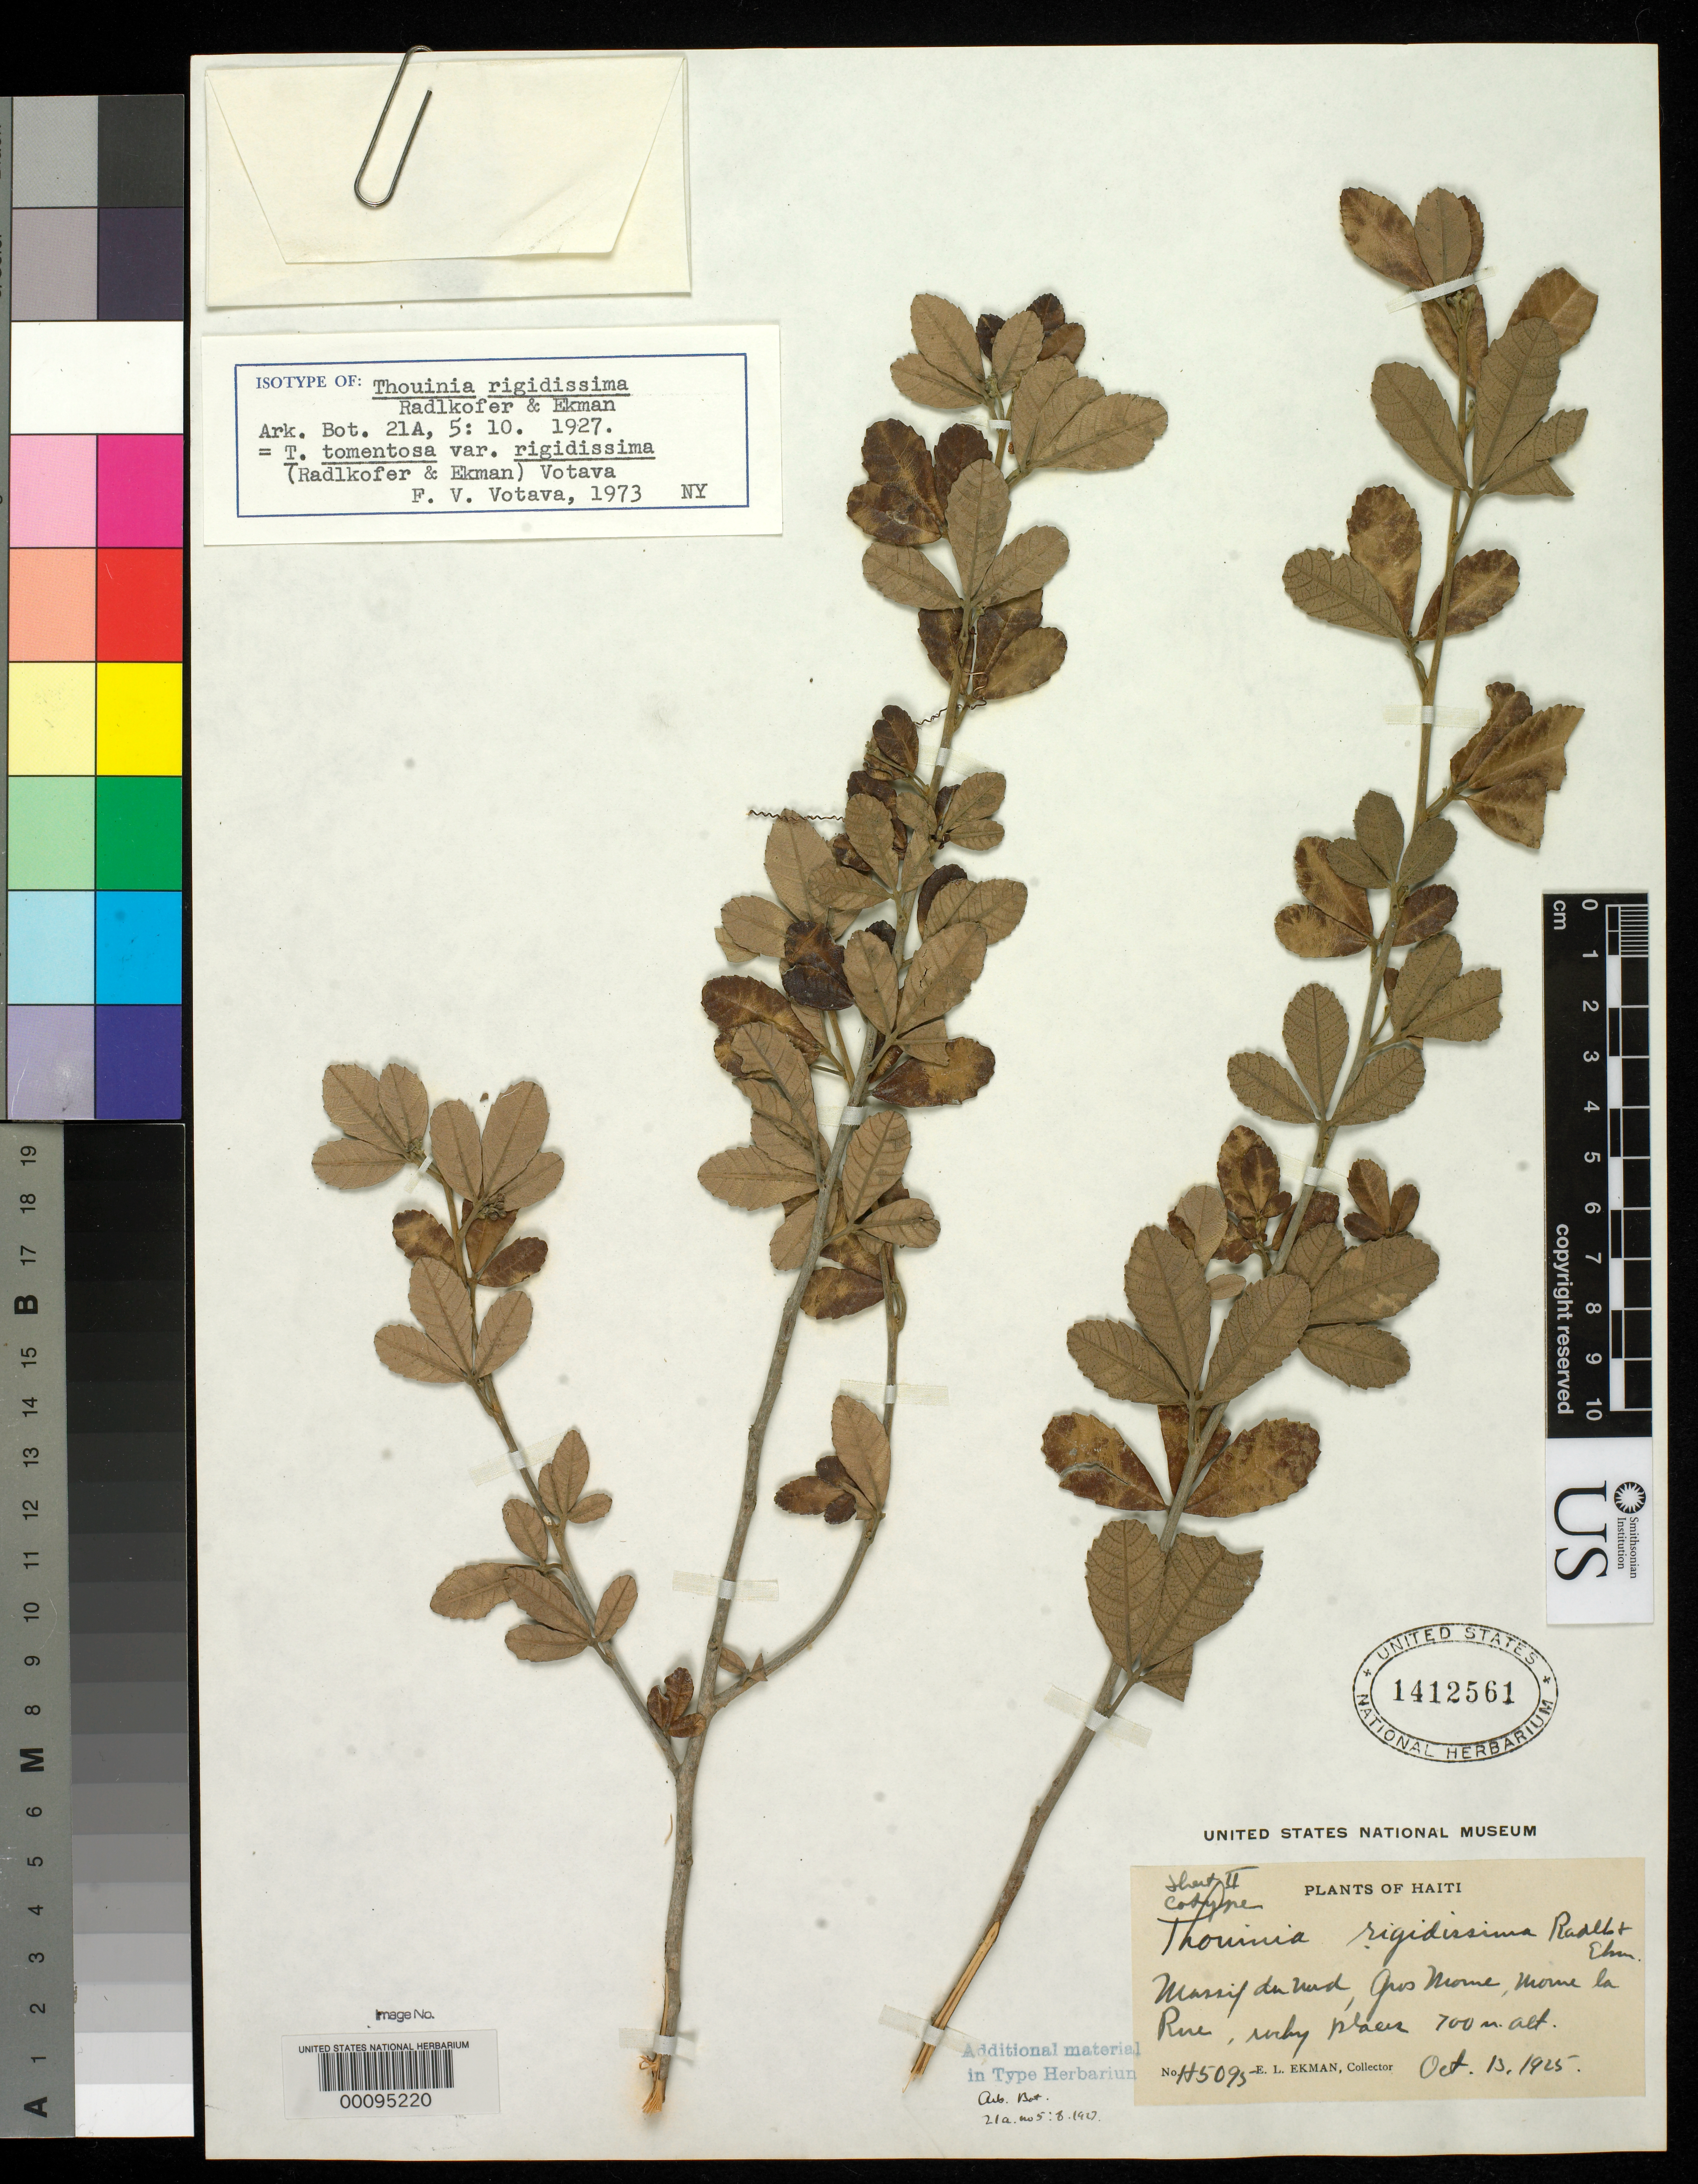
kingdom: Plantae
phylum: Tracheophyta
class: Magnoliopsida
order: Sapindales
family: Sapindaceae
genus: Thouinia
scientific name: Thouinia rigidissima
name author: Radlk. & Ekman ex Urb.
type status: Isotype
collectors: E. L. Ekman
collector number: H 5095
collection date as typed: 13 Oct 1925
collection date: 1925-10-13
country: Haiti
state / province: Artibonite / Nord-Ouest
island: Hispaniola Island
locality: Massif du Nord, Gros Morne, Morne La Rue.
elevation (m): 700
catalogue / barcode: US 1412561